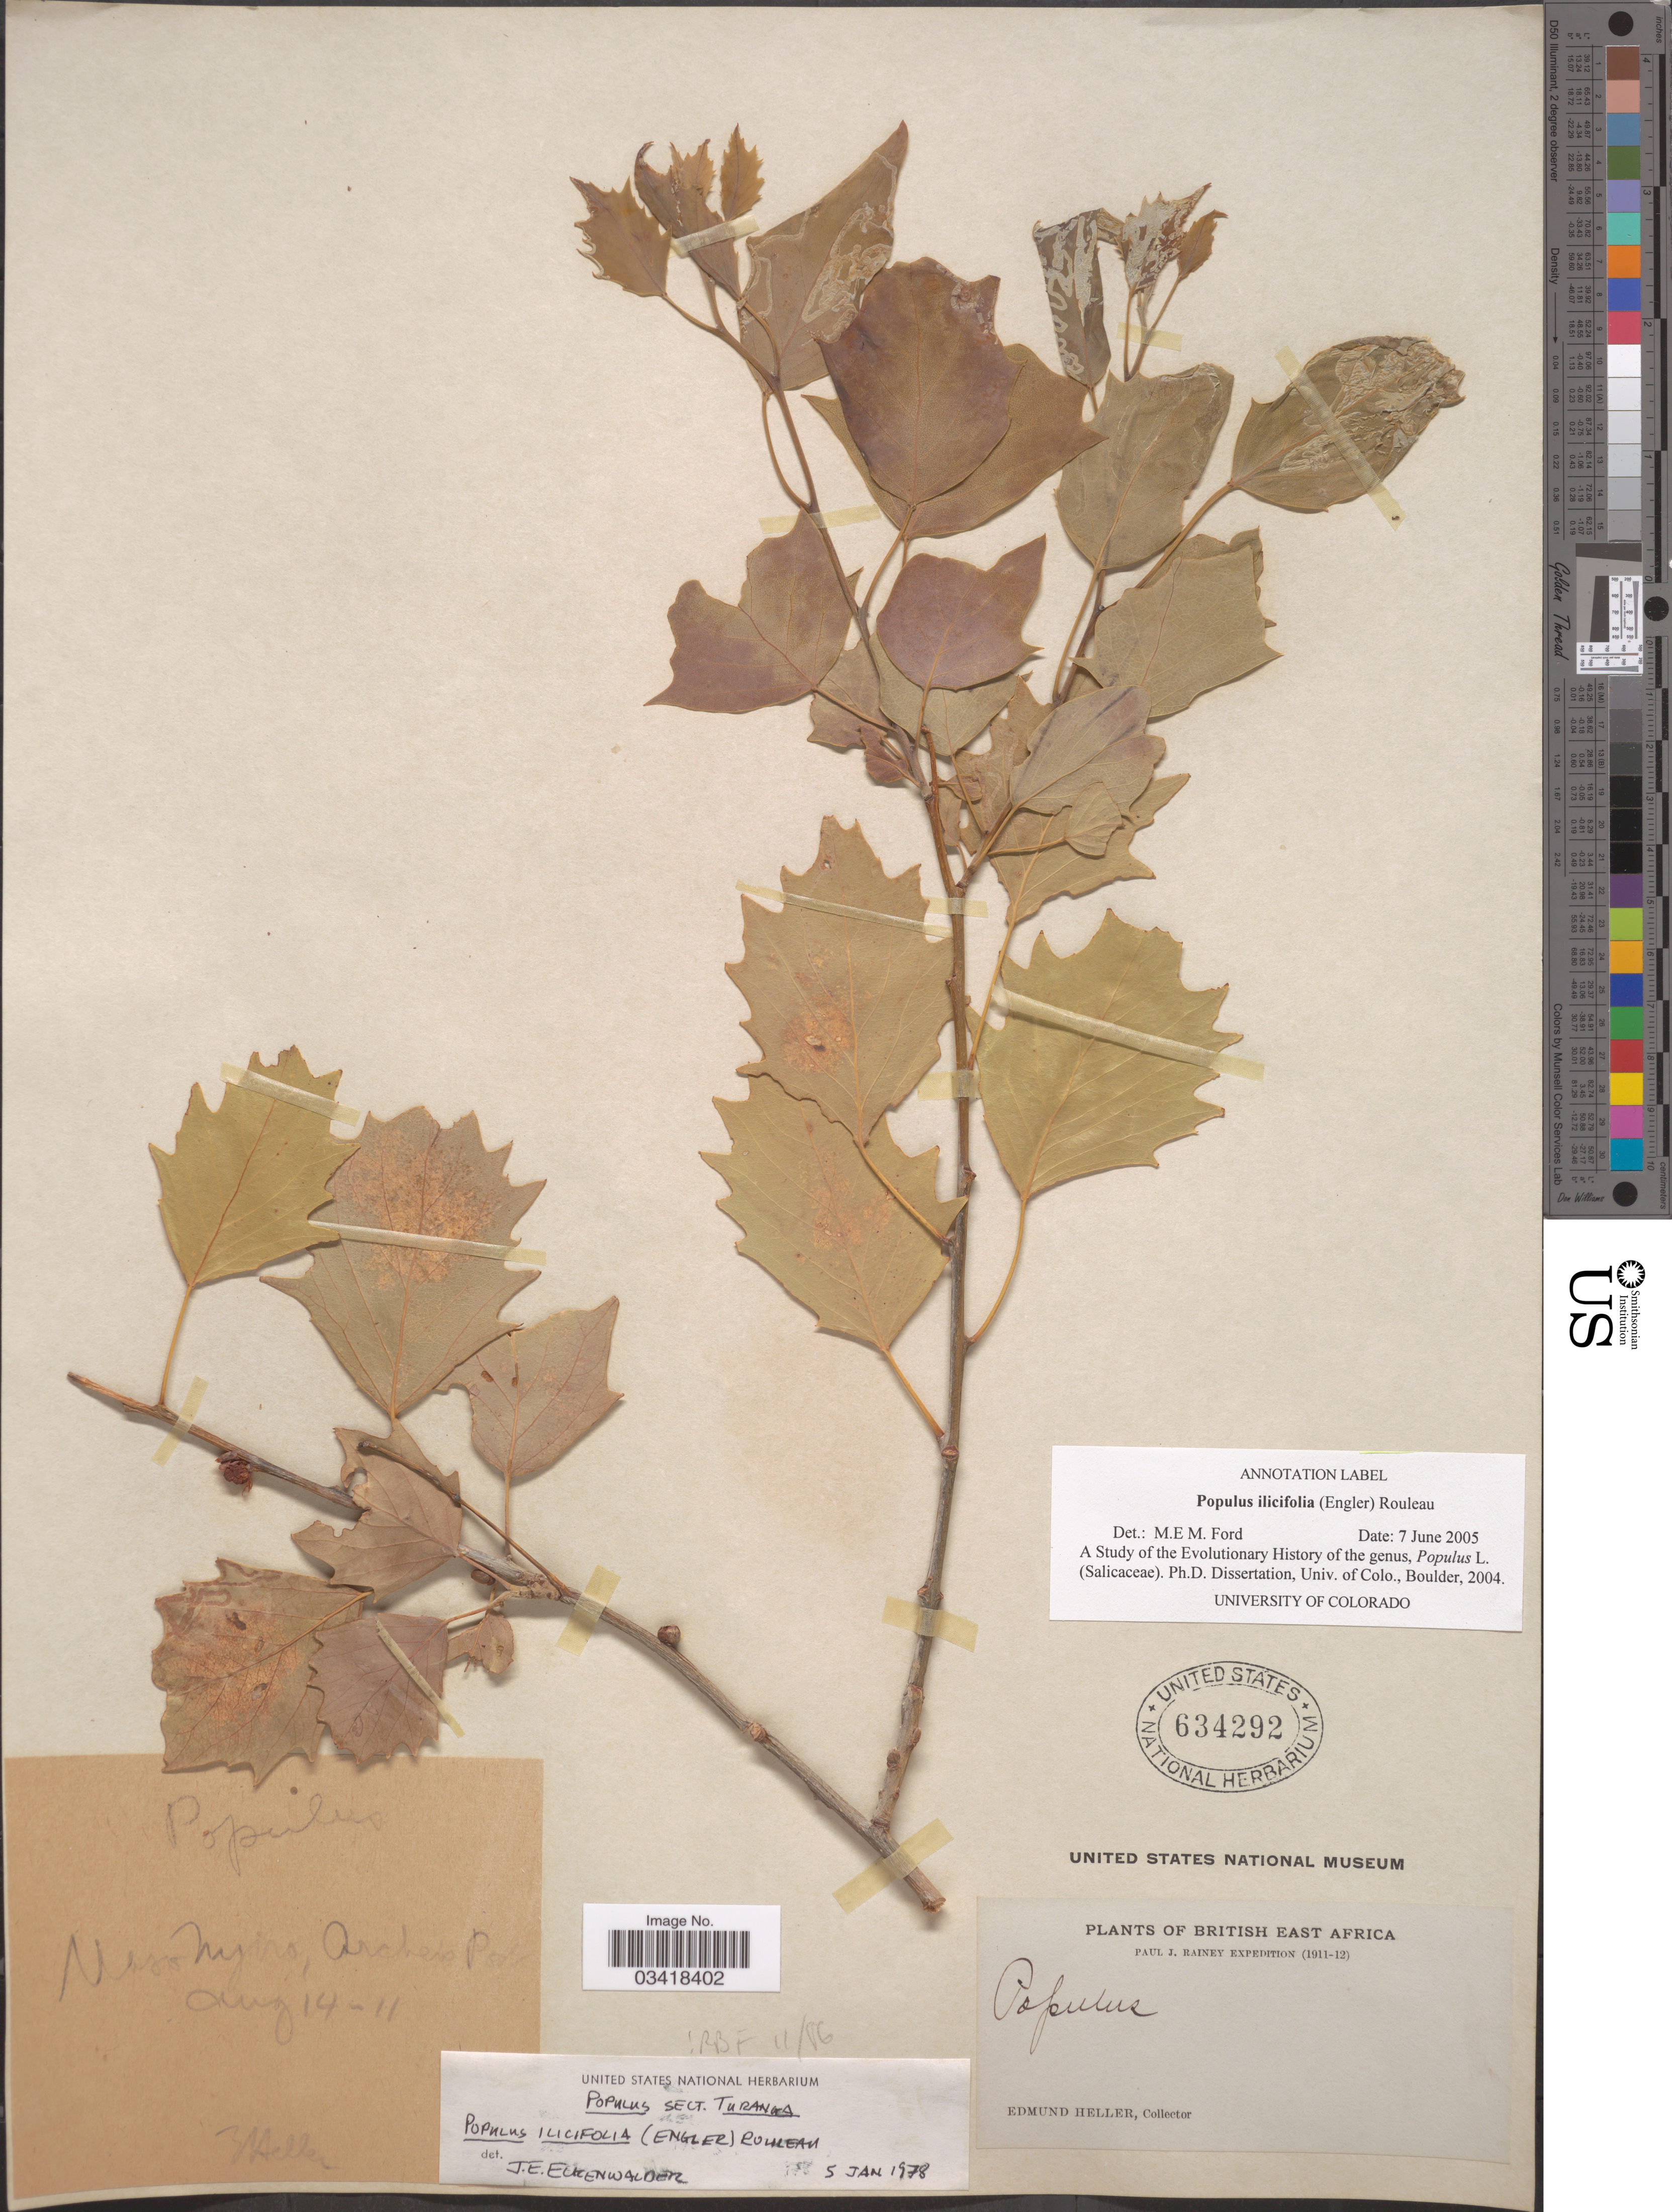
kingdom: Plantae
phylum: Tracheophyta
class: Magnoliopsida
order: Malpighiales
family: Salicaceae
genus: Populus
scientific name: Populus ilicifolia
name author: (Engl.) Rouleau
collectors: E. Heller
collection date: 1911-08-14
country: Kenya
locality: British East Africa. Uaso Nyiro. Archers Post.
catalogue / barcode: US 634292